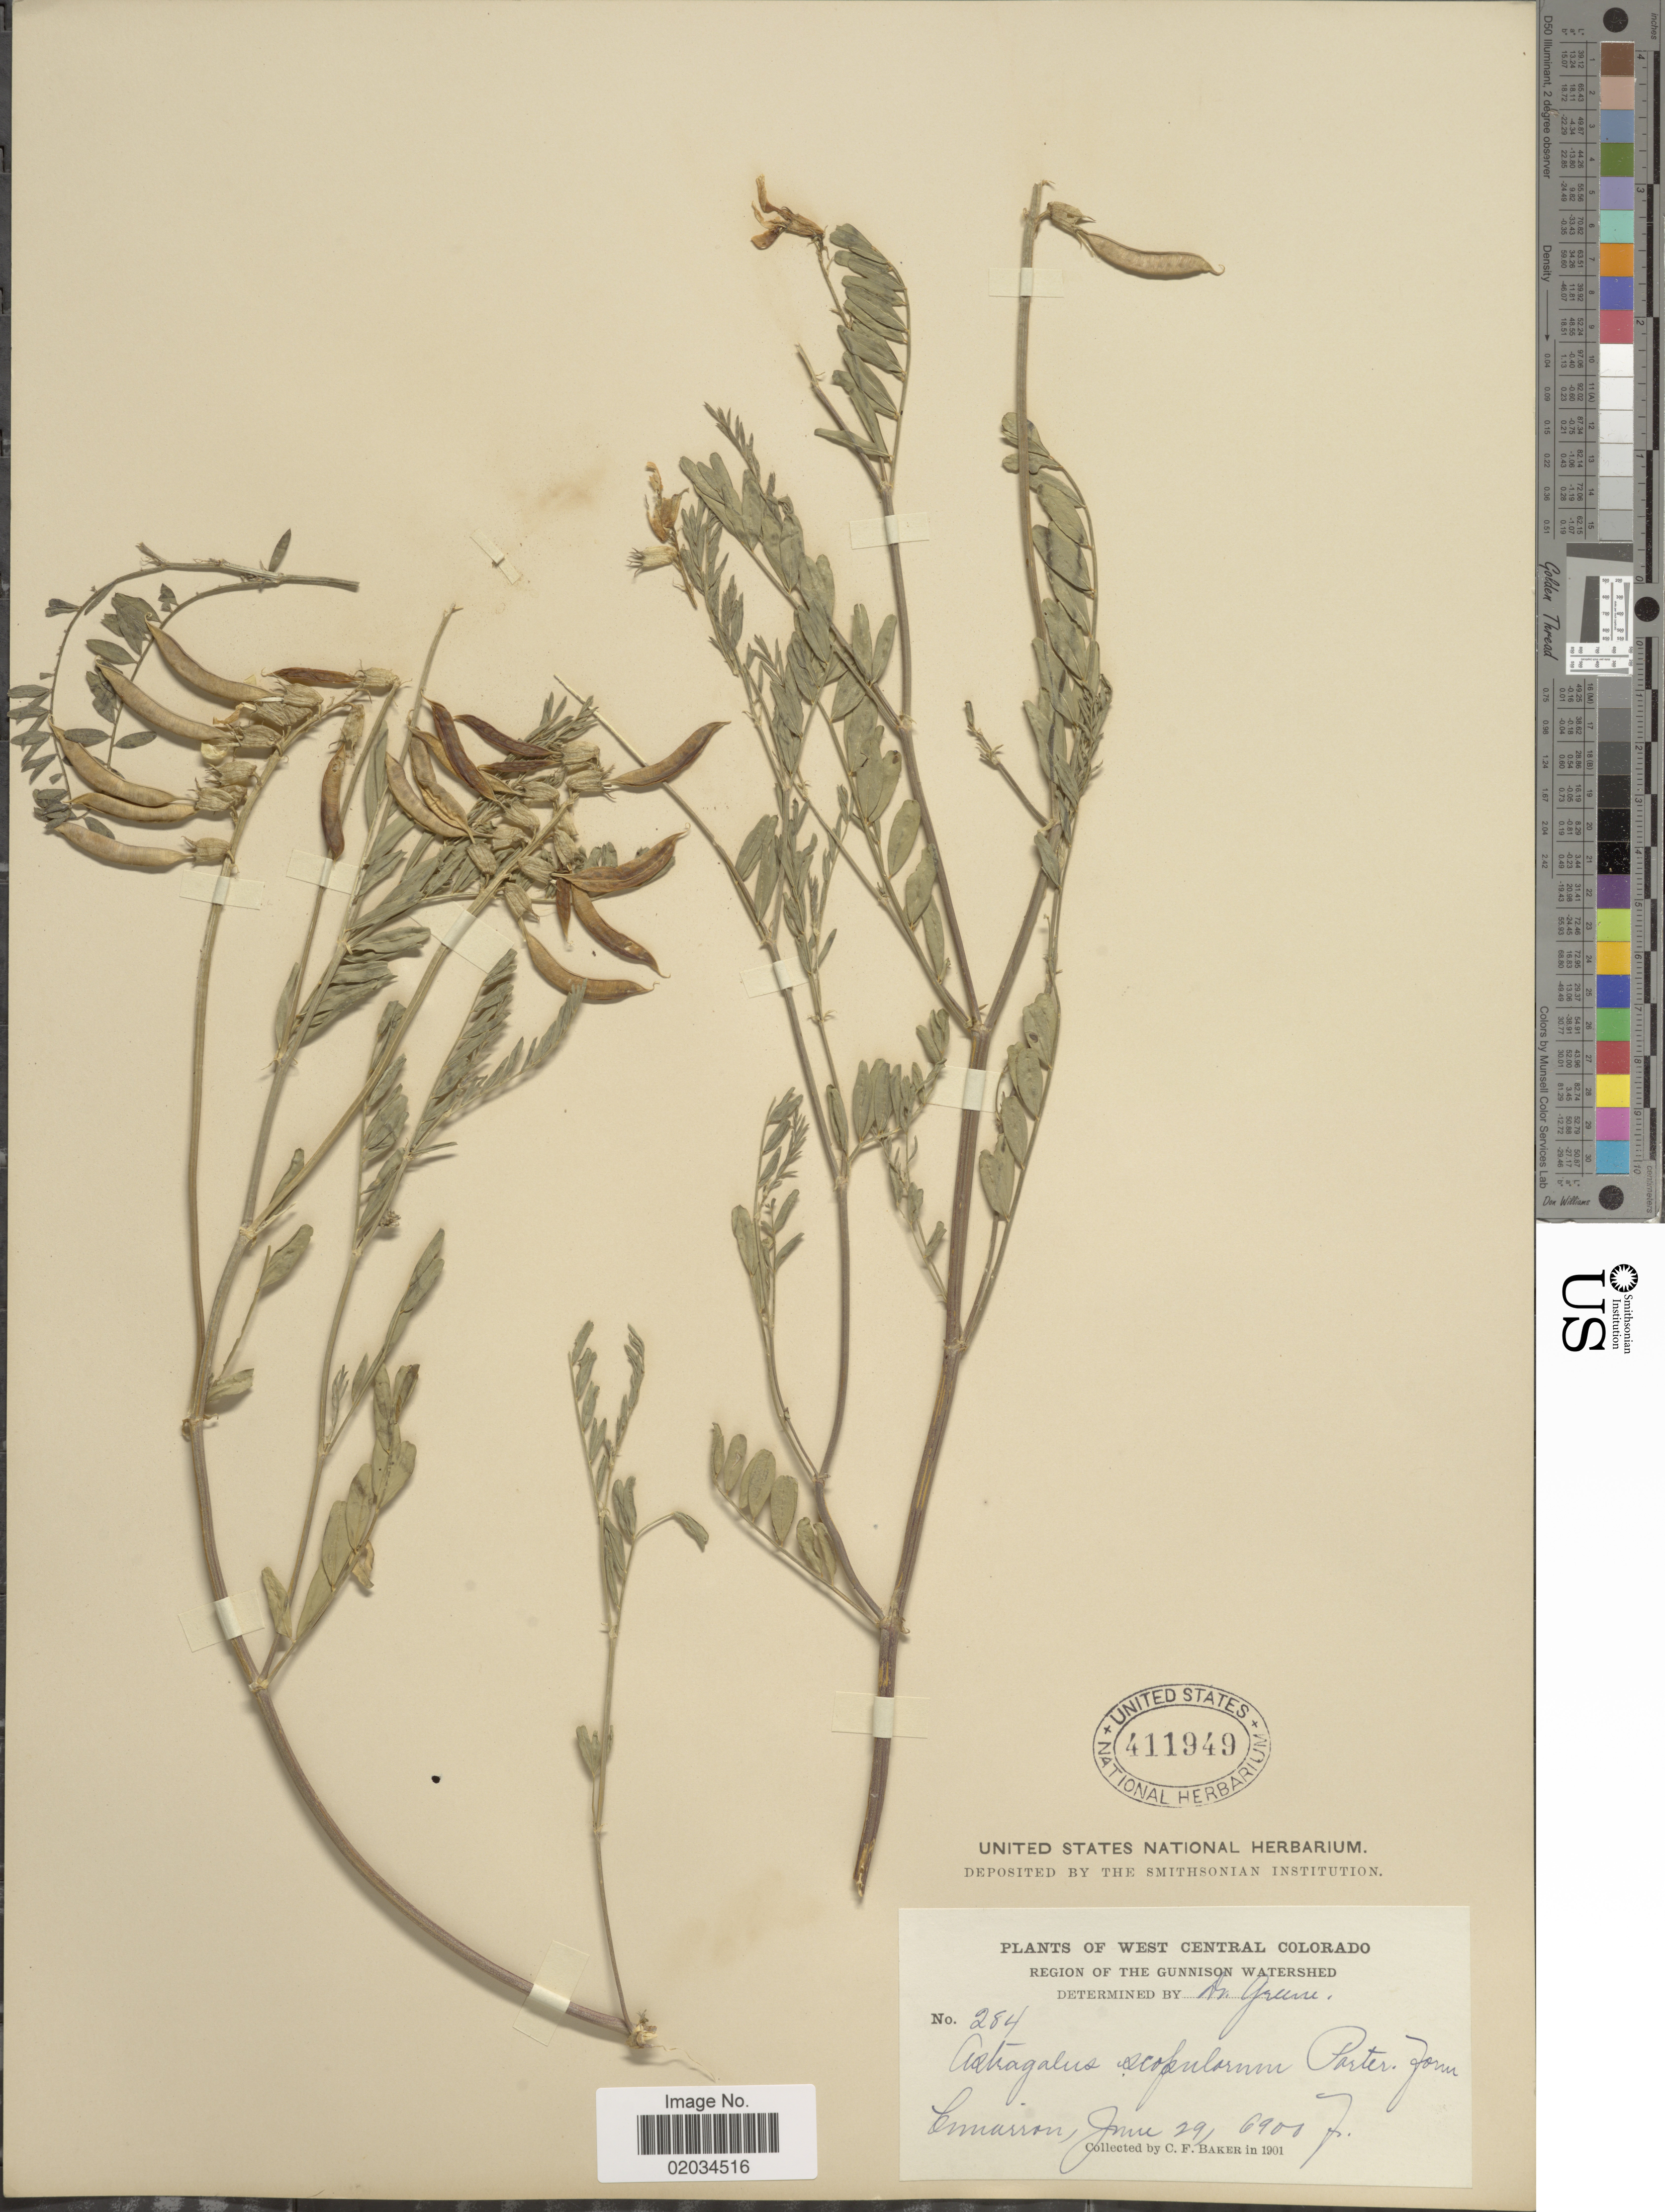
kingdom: Plantae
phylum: Tracheophyta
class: Magnoliopsida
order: Fabales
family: Fabaceae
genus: Astragalus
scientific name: Astragalus scopulorum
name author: Porter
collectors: C. F. Baker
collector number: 284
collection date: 1901-06-29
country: United States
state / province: Colorado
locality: West Central Colorado, Region of the Gunnison Watershed, Cimarron.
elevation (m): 2103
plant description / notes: No precise locality correction needed.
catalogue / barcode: US 411949